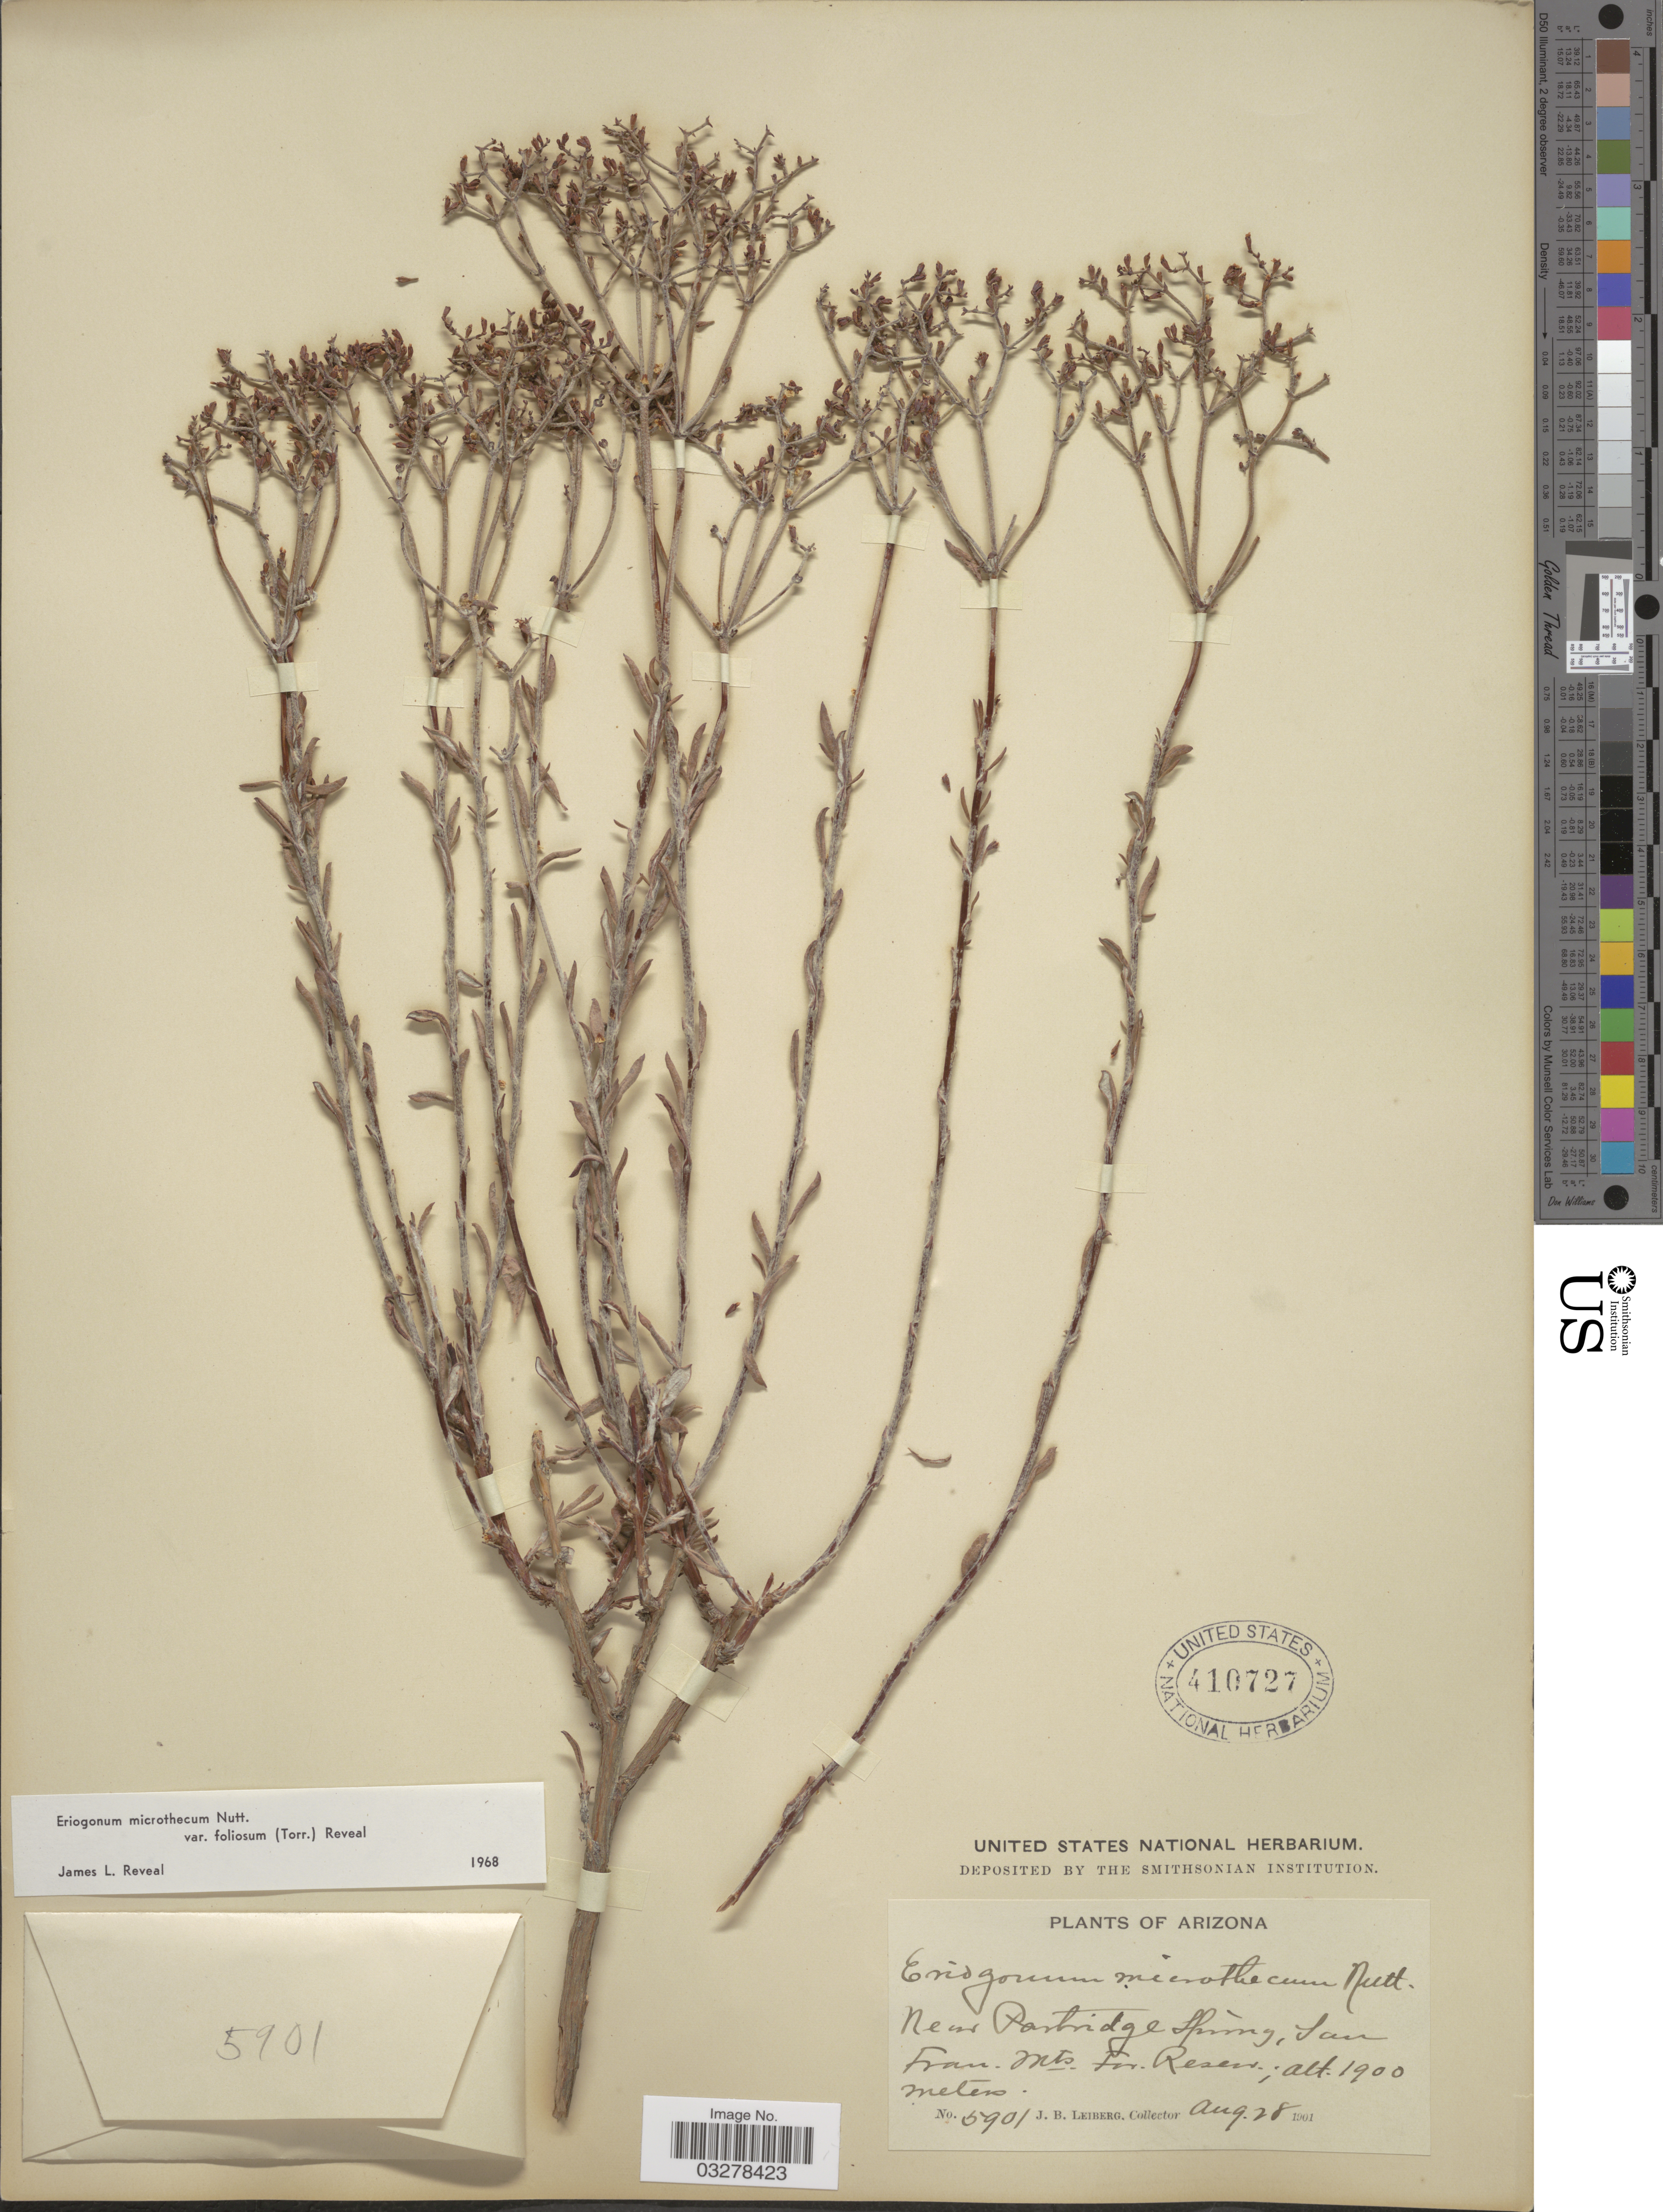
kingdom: Plantae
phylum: Tracheophyta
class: Magnoliopsida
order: Caryophyllales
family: Polygonaceae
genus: Eriogonum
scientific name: Eriogonum microtheca var. foliosum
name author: (Torr. & A. Gray) Reveal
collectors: J. B. Leiberg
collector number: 5901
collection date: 1901-08-28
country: United States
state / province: Arizona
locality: New Partridge Spring, San Fran. Mts. For. Reserve.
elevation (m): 1900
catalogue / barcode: US 410727